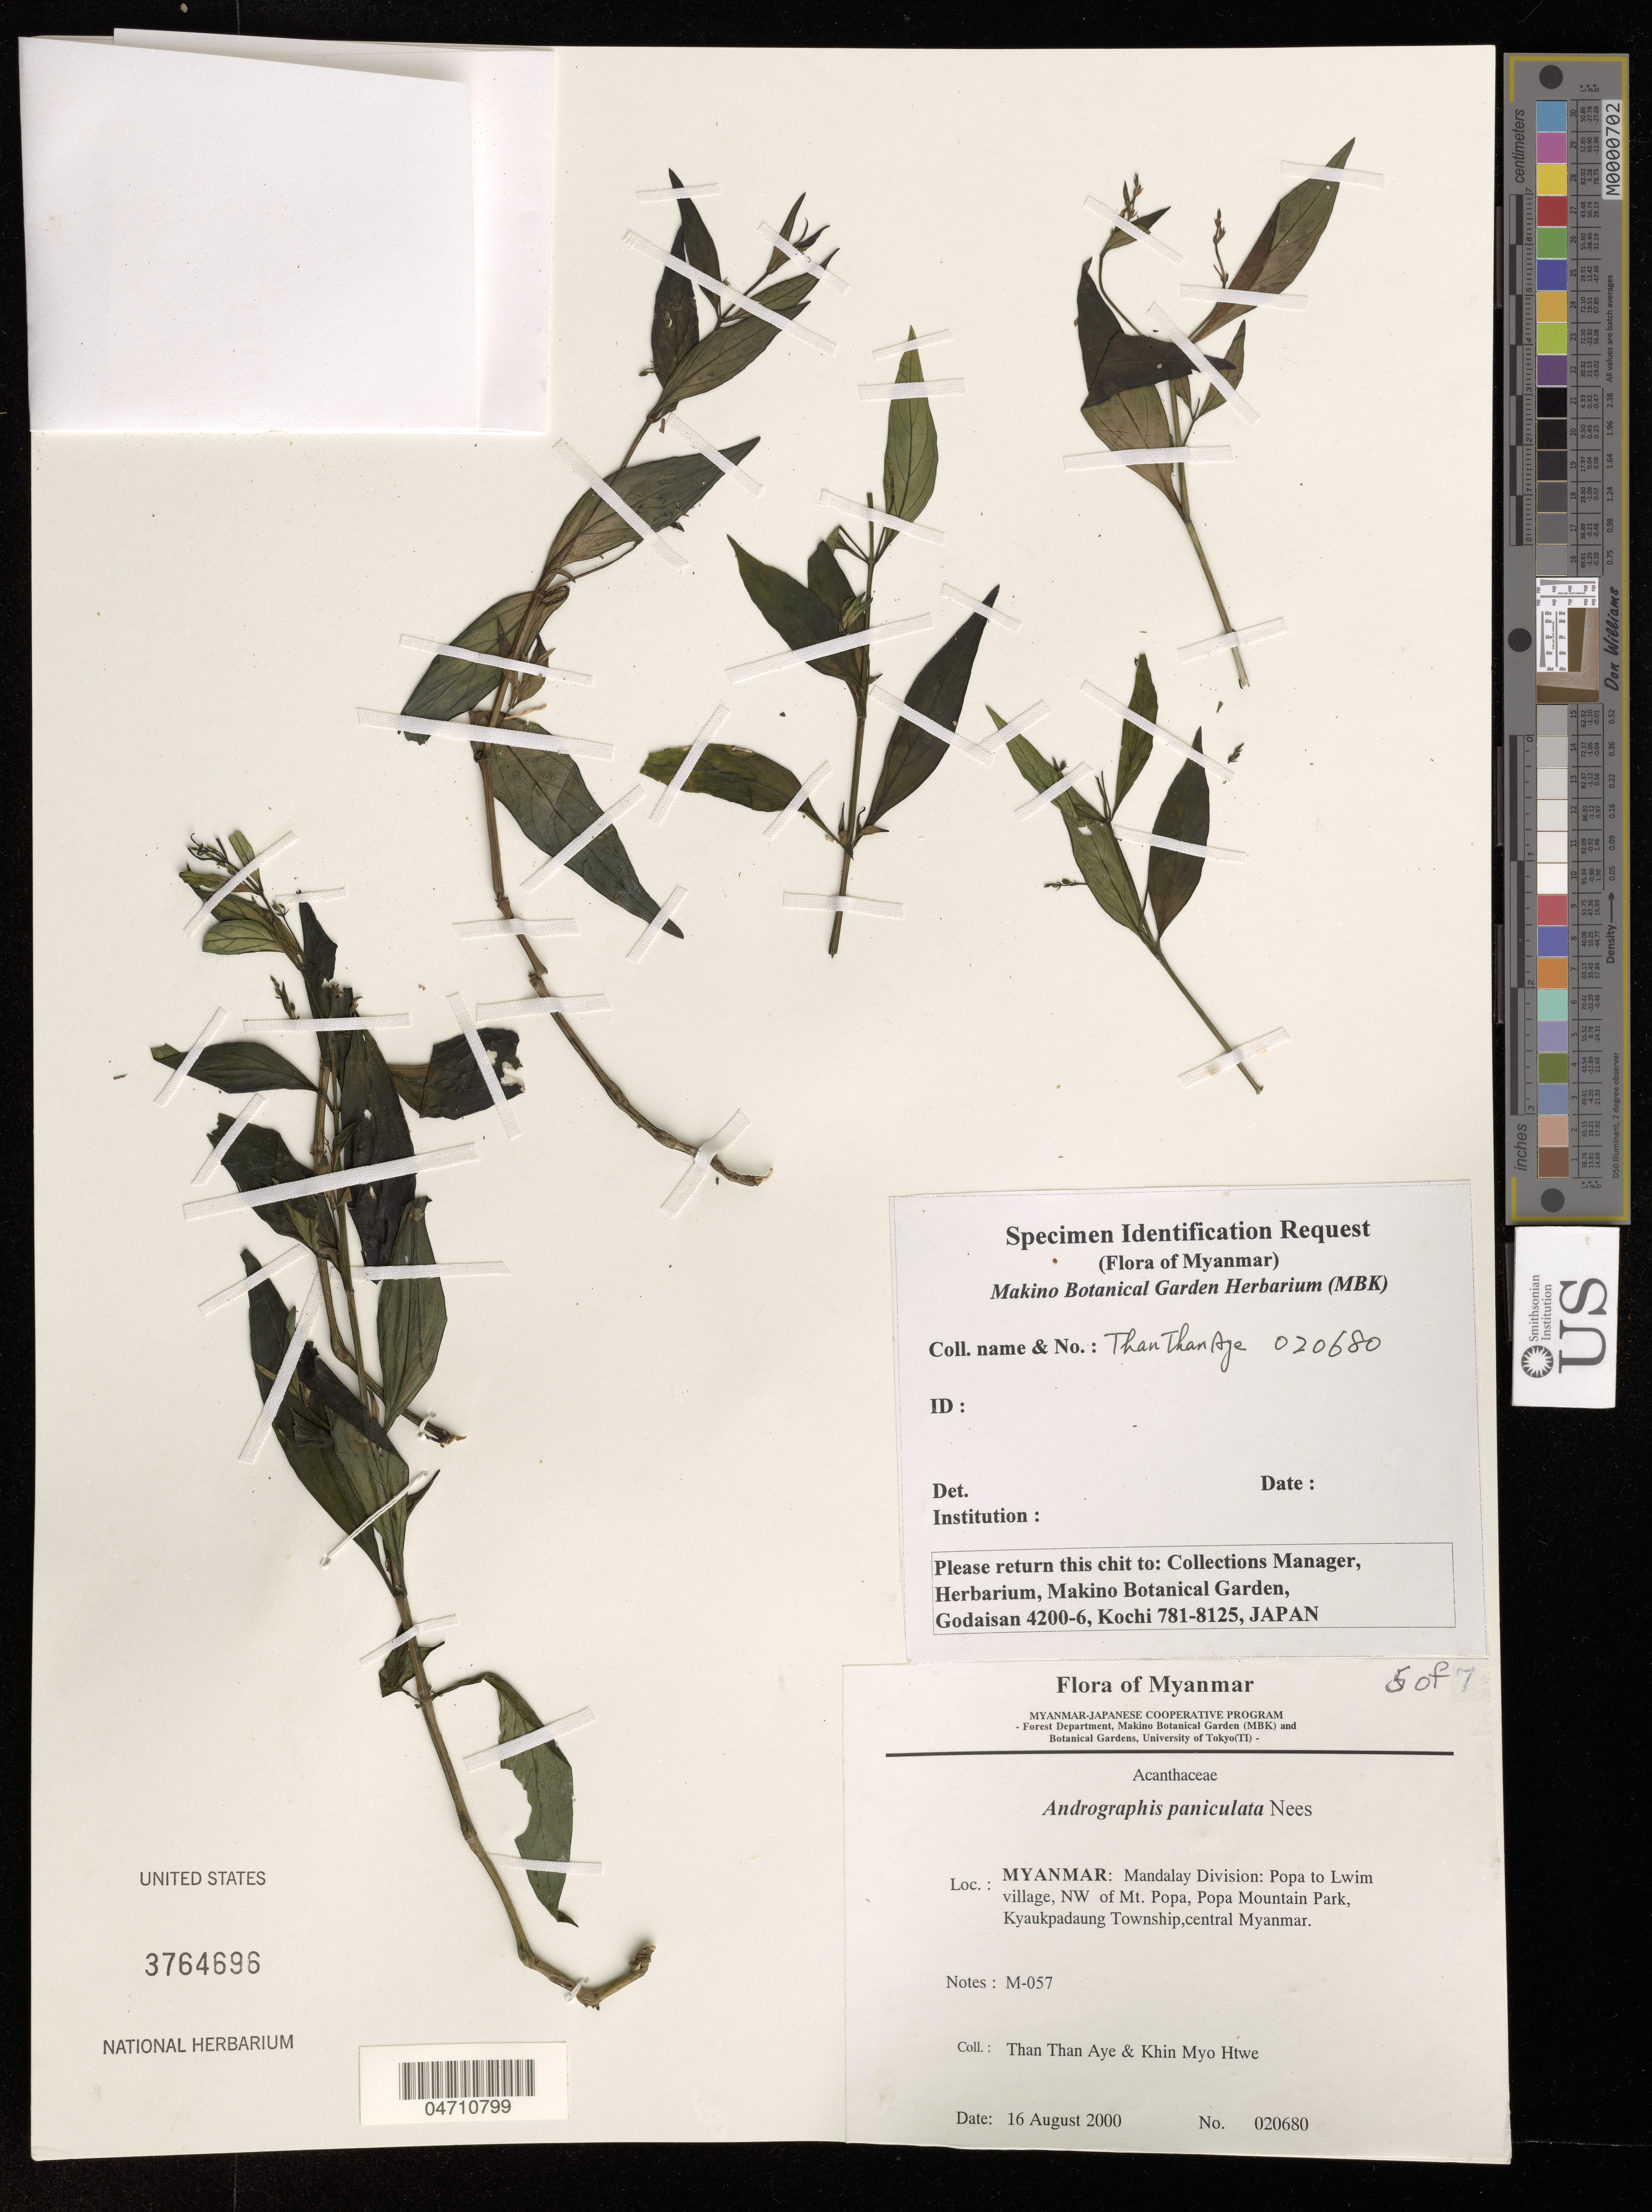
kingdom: Plantae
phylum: Tracheophyta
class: Magnoliopsida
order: Lamiales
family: Acanthaceae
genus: Andrographis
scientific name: Andrographis paniculata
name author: (Burm. f.) Nees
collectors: T. Aye & K. Htwe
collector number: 020680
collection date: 2000-08-16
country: Myanmar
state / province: Mandalay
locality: Mandalay Division: Popa to Lwim village, NW of Mt. Popa, Popa Mountain Park, Kyaukpadaung Township, central Myanmar.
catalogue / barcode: US 3764696